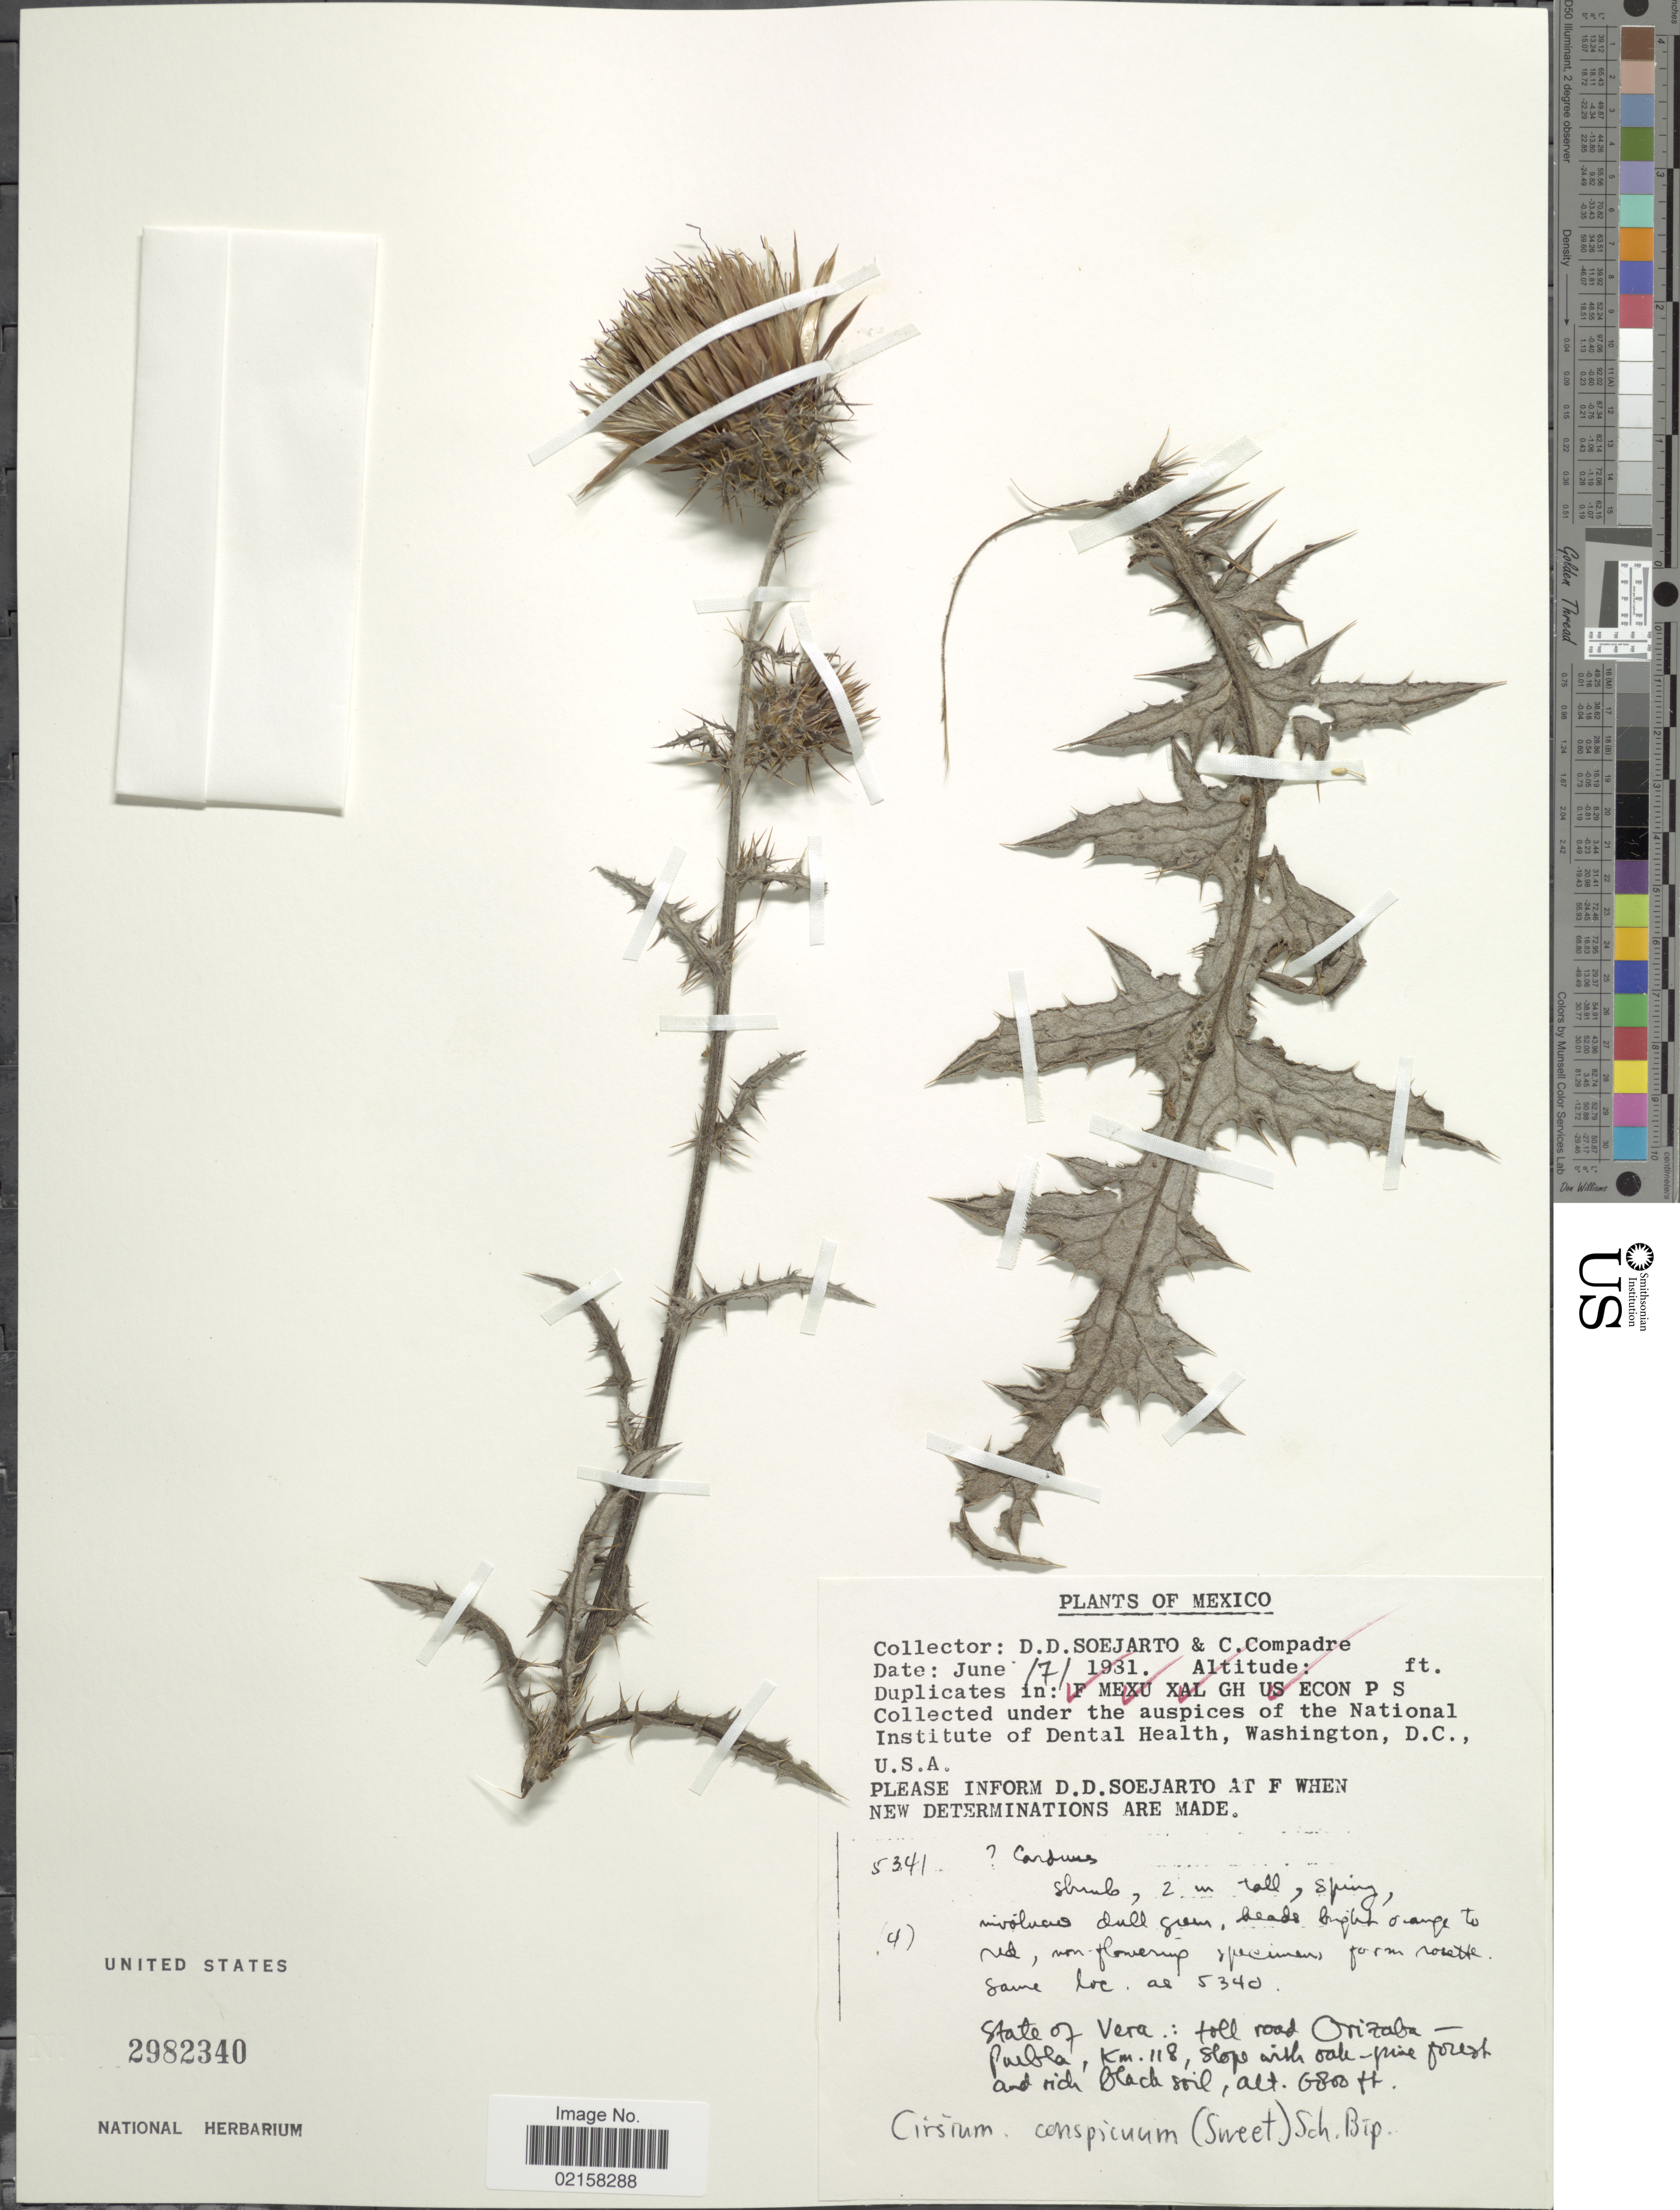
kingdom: Plantae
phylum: Tracheophyta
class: Magnoliopsida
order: Asterales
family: Asteraceae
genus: Cirsium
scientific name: Cirsium conspicuum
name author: (G. Don) Sch. Bip.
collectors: C. Compadre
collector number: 5341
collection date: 1931-06-07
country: Mexico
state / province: Veracruz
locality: State of Vera: Toll road Orizaba-Puebla, Km. 118, slope with oak-pine forest.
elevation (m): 2073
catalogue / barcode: US 2982340